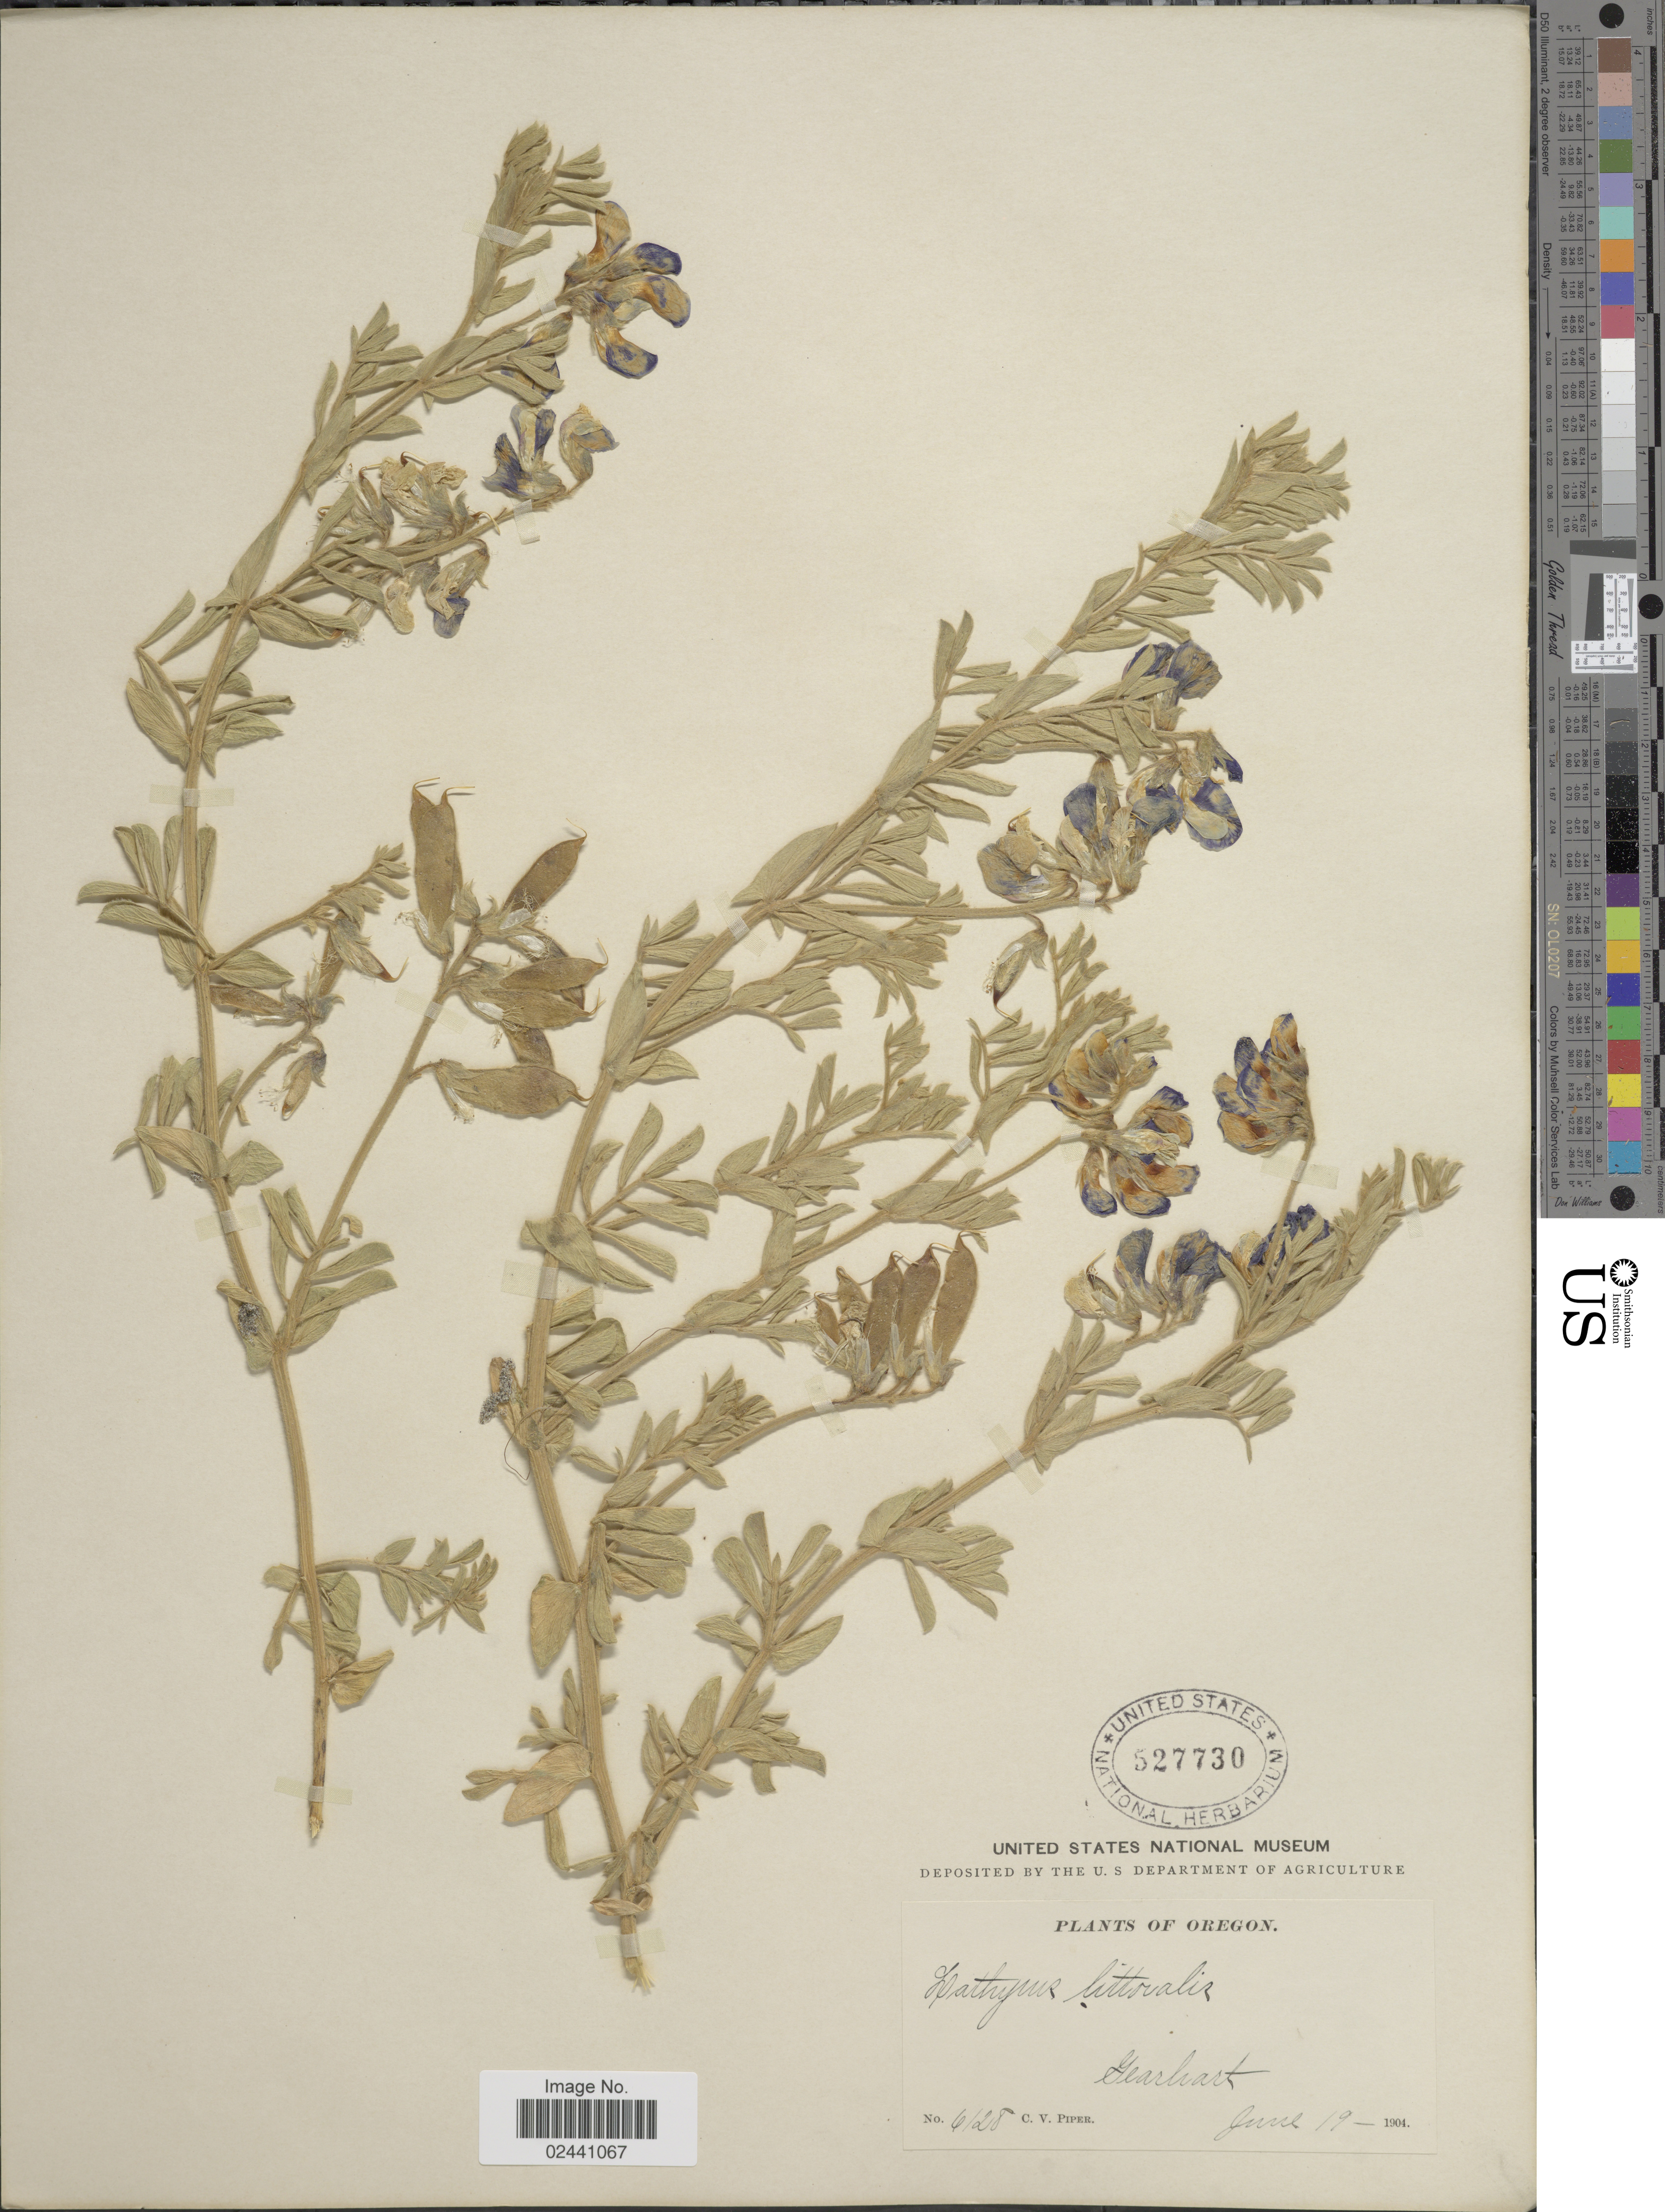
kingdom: Plantae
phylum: Tracheophyta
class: Magnoliopsida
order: Fabales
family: Fabaceae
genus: Lathyrus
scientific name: Lathyrus littoralis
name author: (Torr. & A. Gray) Walp.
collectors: C. V. Piper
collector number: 6128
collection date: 1904-06-19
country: United States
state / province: Oregon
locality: Gearhart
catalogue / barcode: US 527730